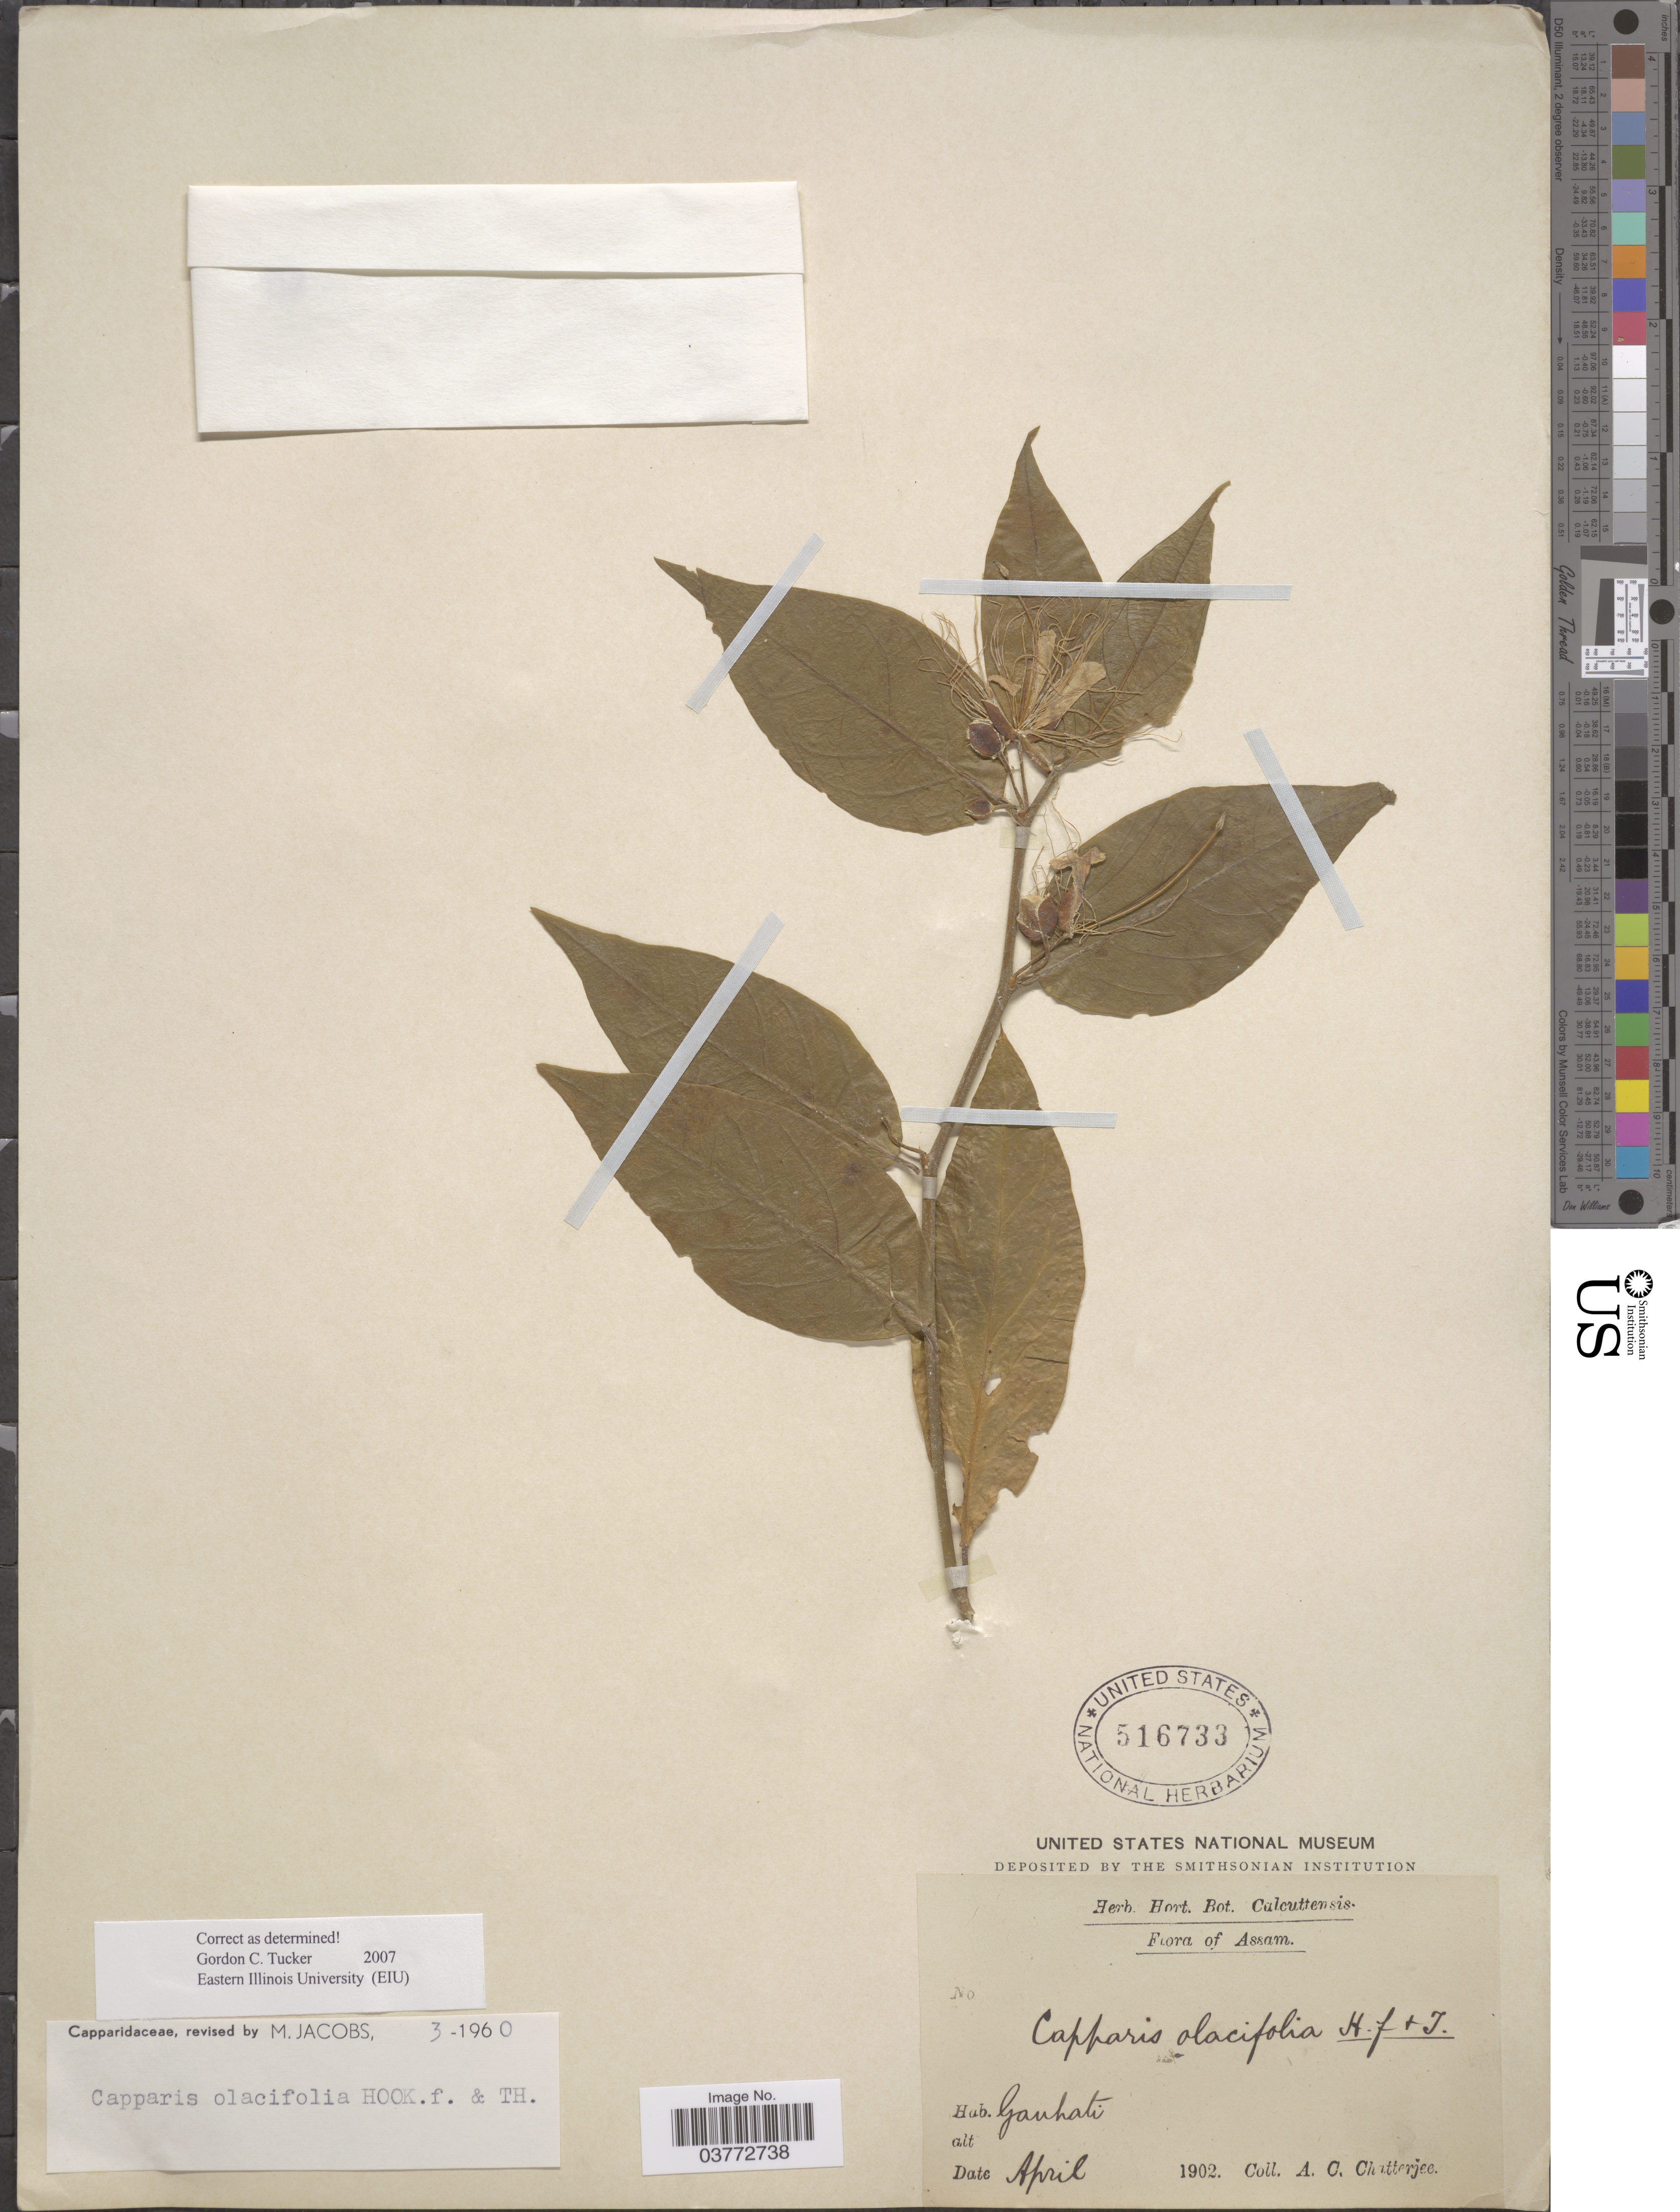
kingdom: Plantae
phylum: Tracheophyta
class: Magnoliopsida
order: Brassicales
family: Capparaceae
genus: Capparis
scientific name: Capparis olacifolia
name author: Hook. f. & Thomson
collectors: A. Chatterjee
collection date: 1902-04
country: India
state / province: Assam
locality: Gauhati.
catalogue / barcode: US 516733